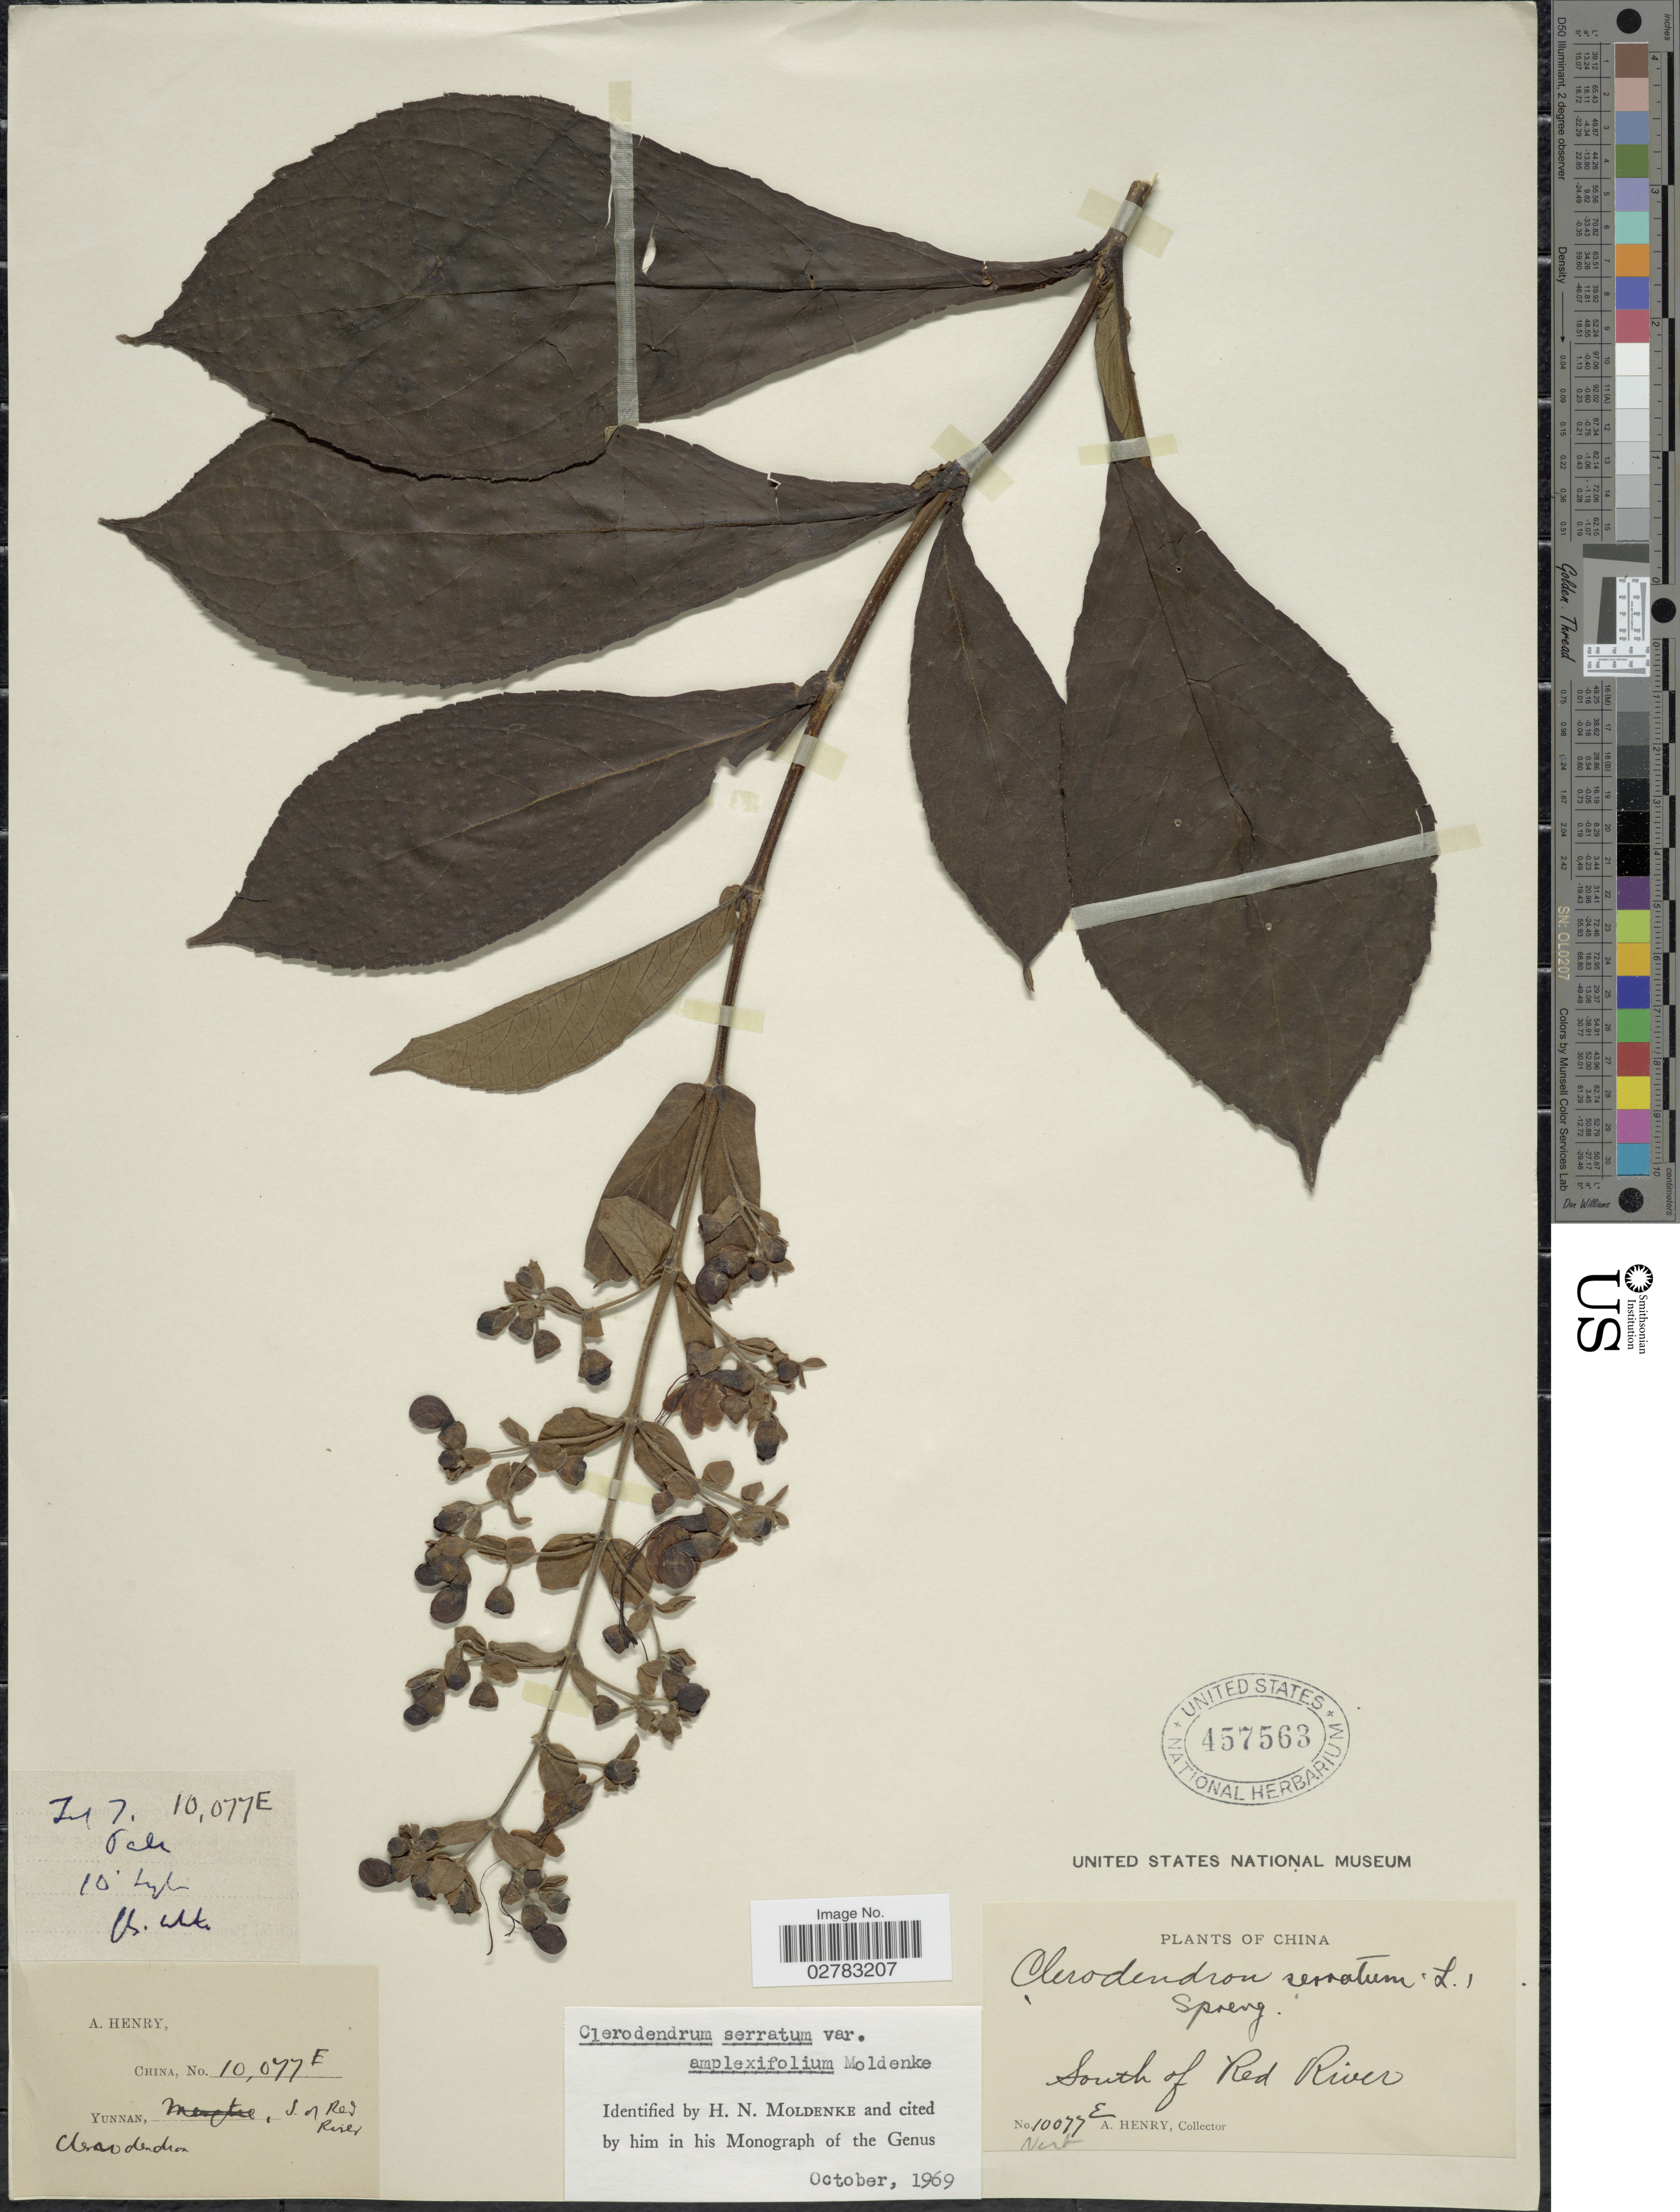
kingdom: Plantae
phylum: Tracheophyta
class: Magnoliopsida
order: Lamiales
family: Lamiaceae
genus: Clerodendrum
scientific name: Clerodendrum serratum var. amplexifolium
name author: Moldenke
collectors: A. Henry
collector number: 10077 E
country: China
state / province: Yunnan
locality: S. of Red River.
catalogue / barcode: US 457563